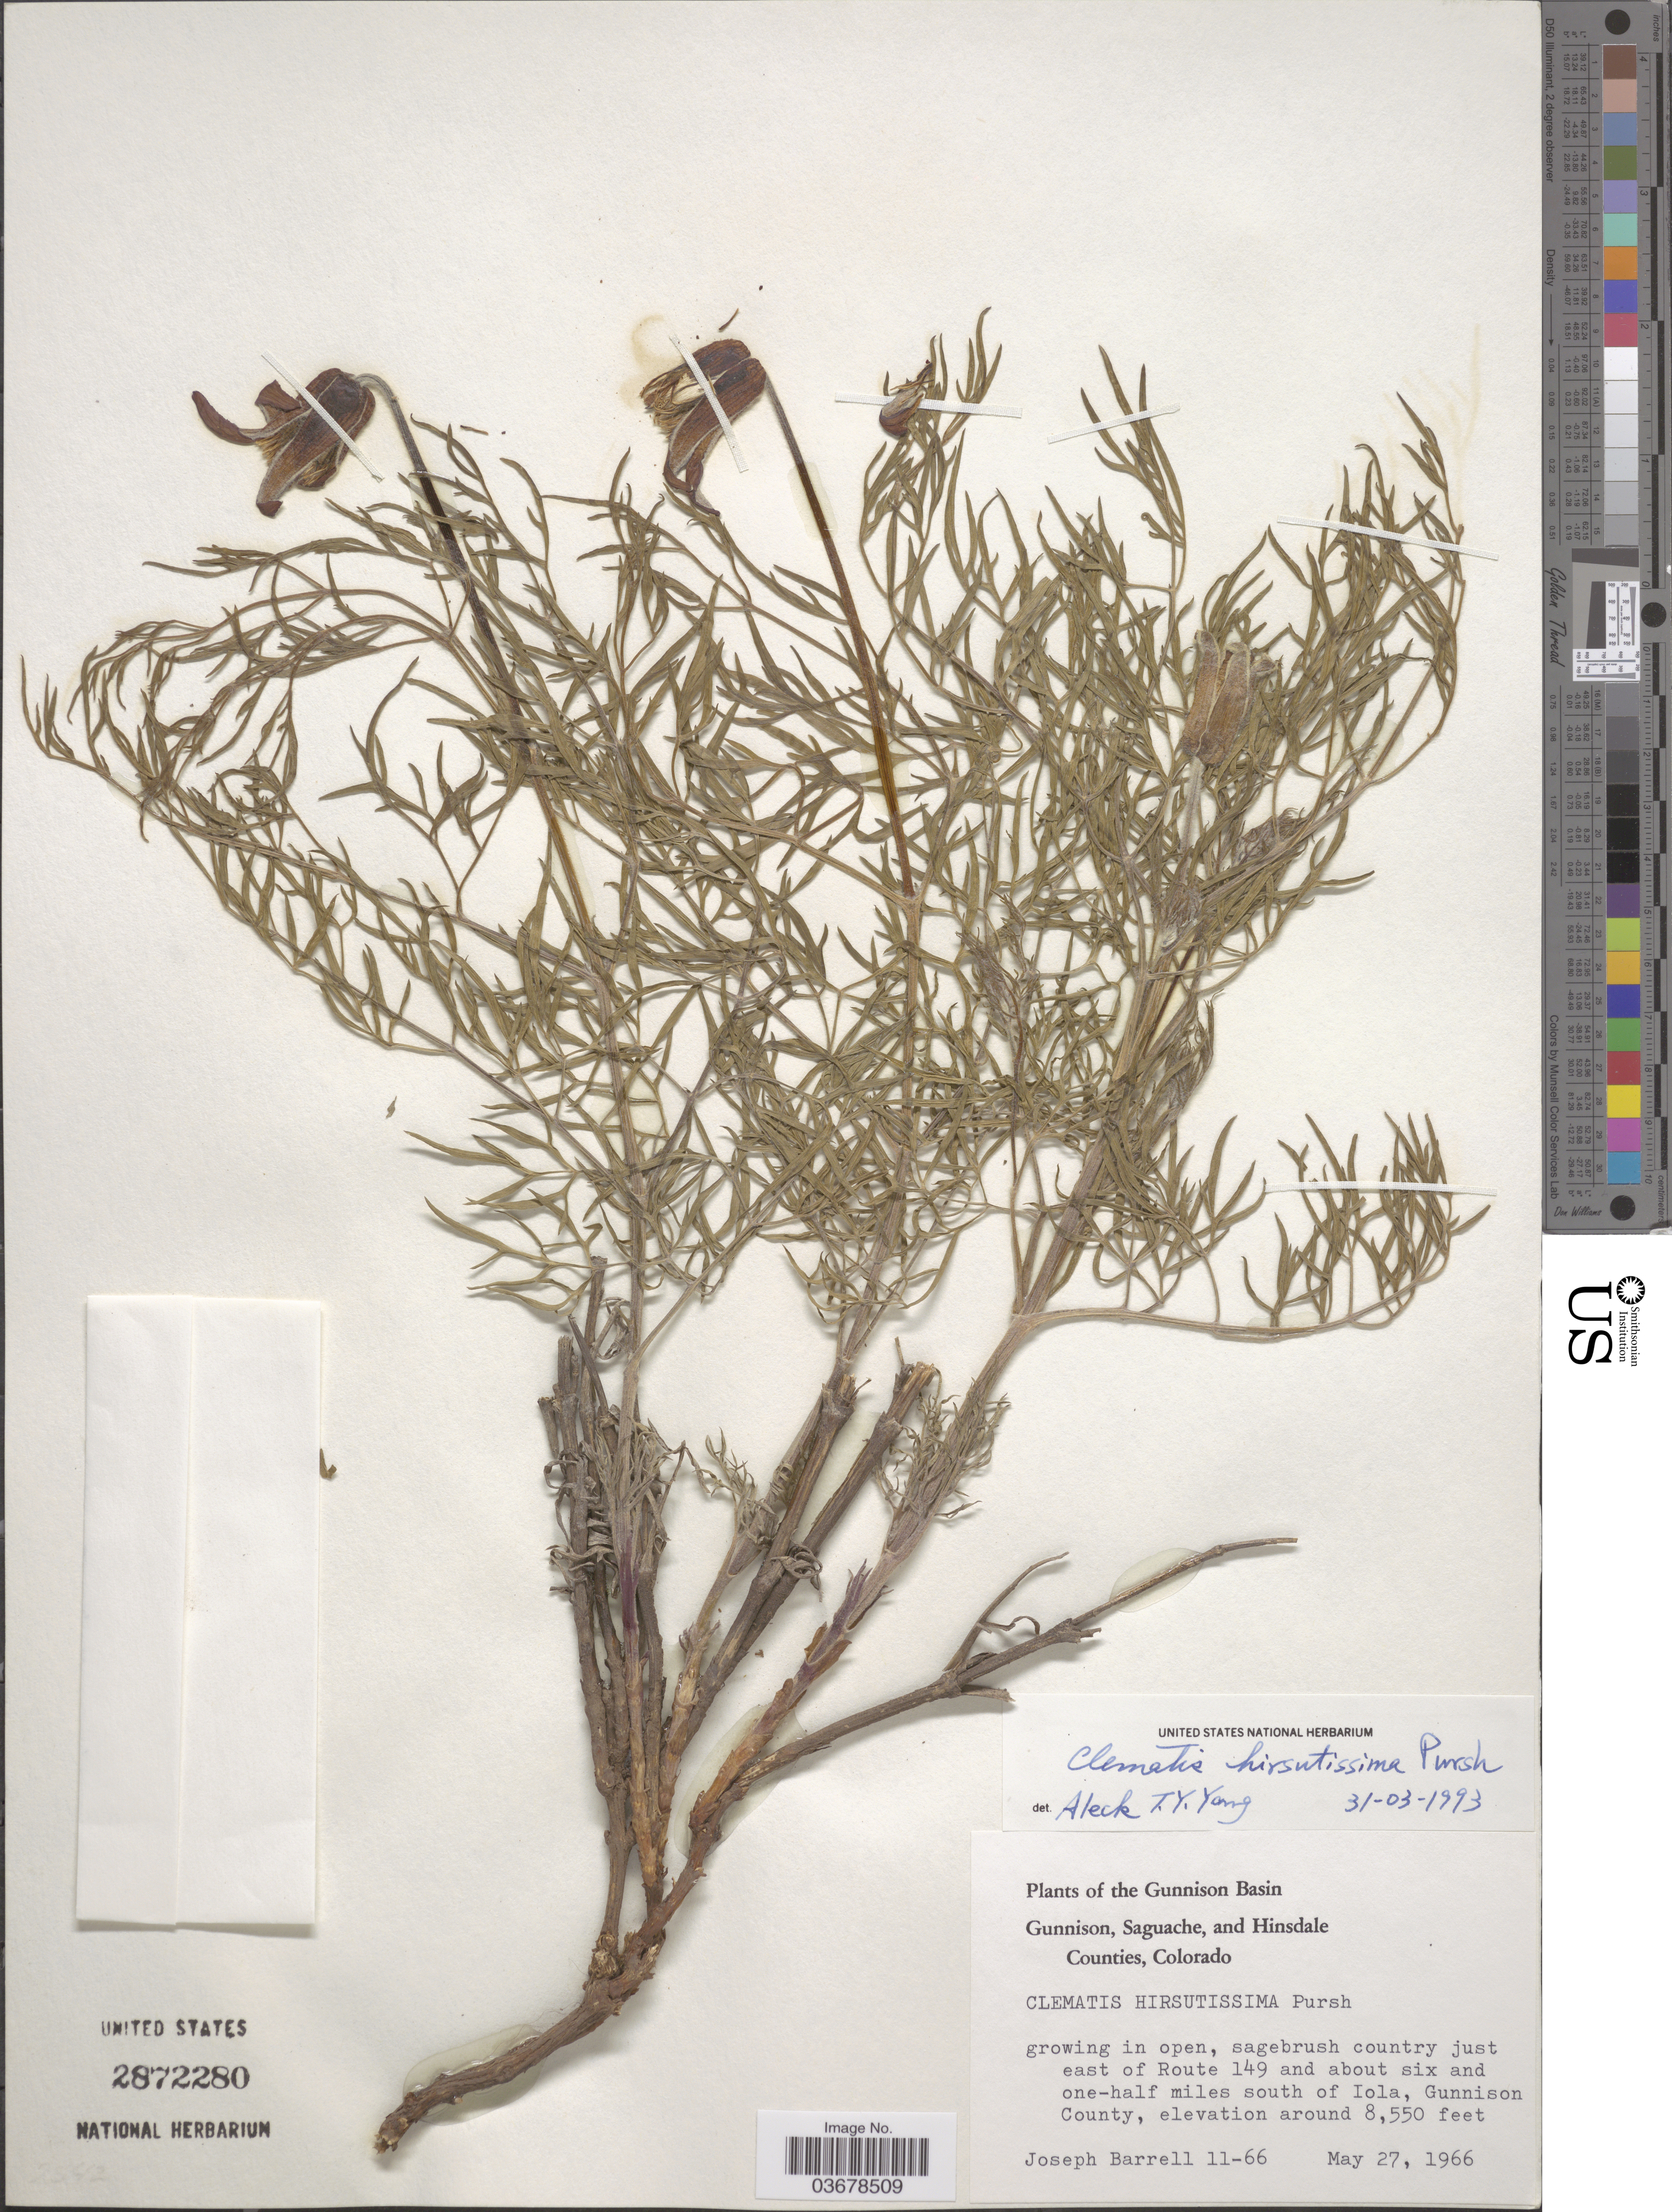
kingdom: Plantae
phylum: Tracheophyta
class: Magnoliopsida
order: Ranunculales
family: Ranunculaceae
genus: Clematis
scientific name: Clematis viorna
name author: L.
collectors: J. Barrell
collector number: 11-66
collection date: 1966-05-27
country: United States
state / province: Colorado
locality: Gunnison Basin. Sagebrush country just east of Route 149 and about six and one-half miles south of Iola, Gunnison County.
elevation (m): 2606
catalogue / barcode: US 2872280